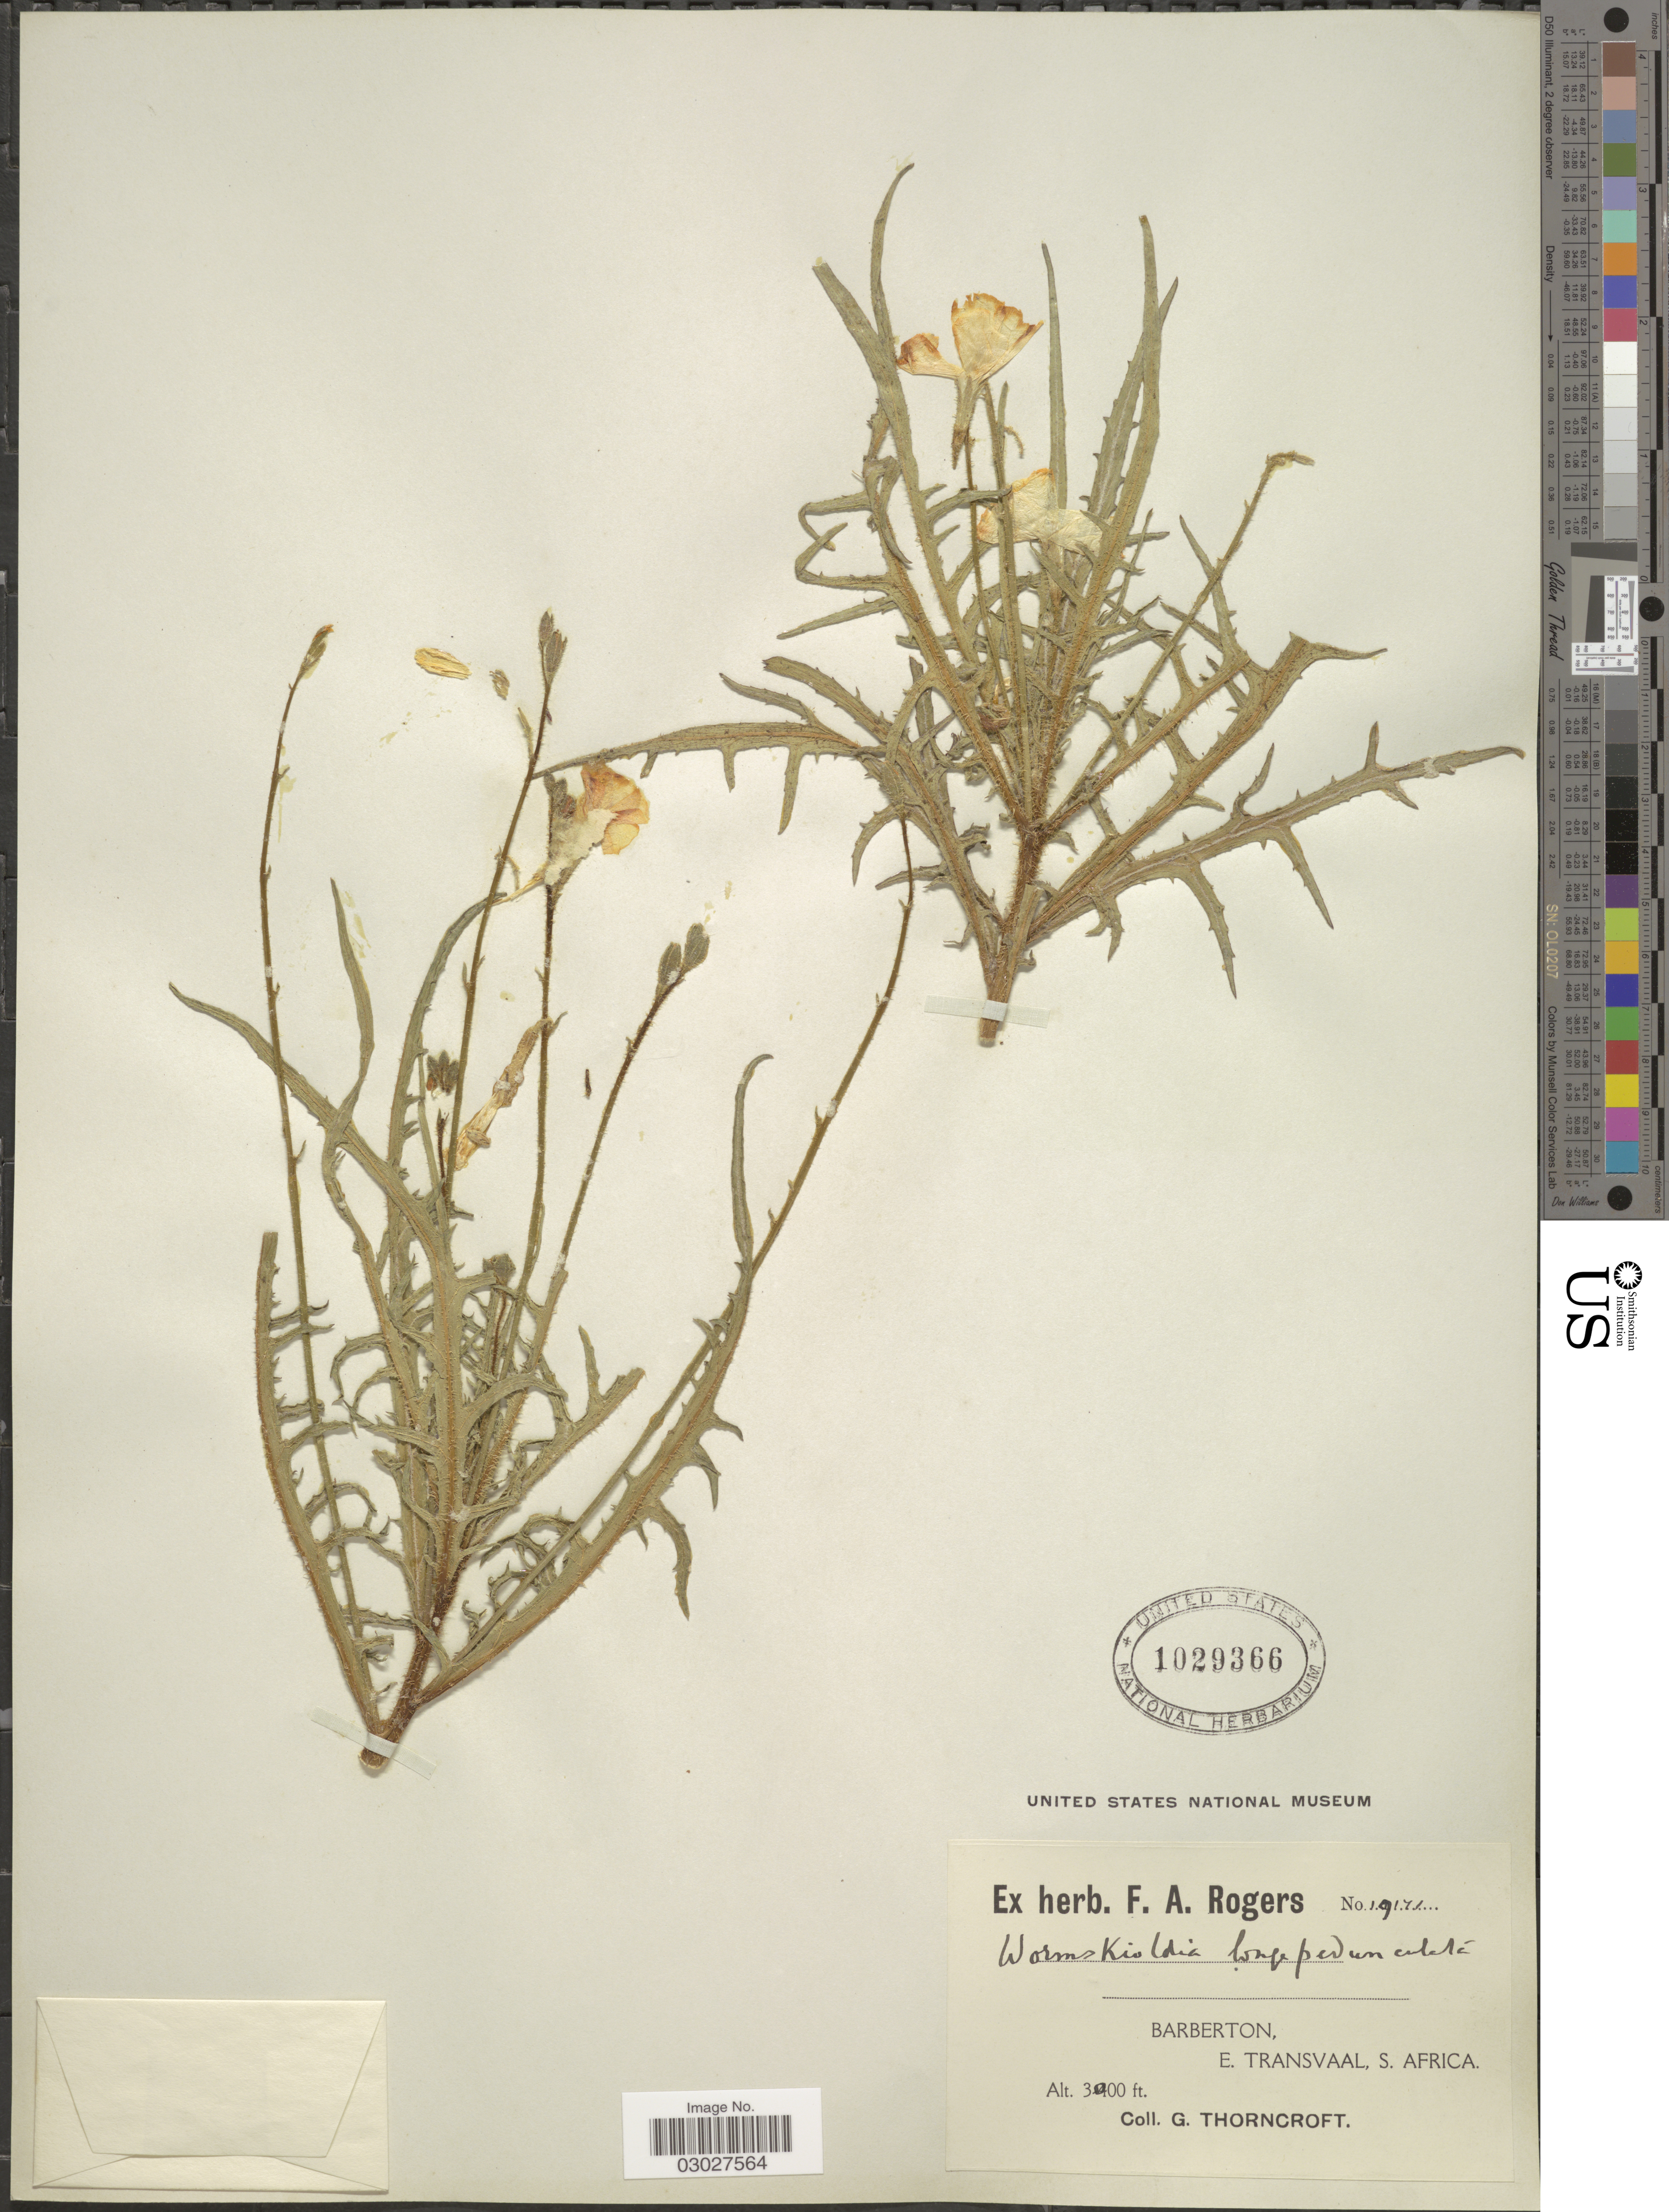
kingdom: Plantae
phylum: Tracheophyta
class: Magnoliopsida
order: Malpighiales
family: Turneraceae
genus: Tricliceras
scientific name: Tricliceras longepedunculatum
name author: (Mast.) R. Fern.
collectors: G. Thorncroft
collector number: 19171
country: South Africa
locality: Barberton, E. Transvaal, S. Africa.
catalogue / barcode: US 1029366